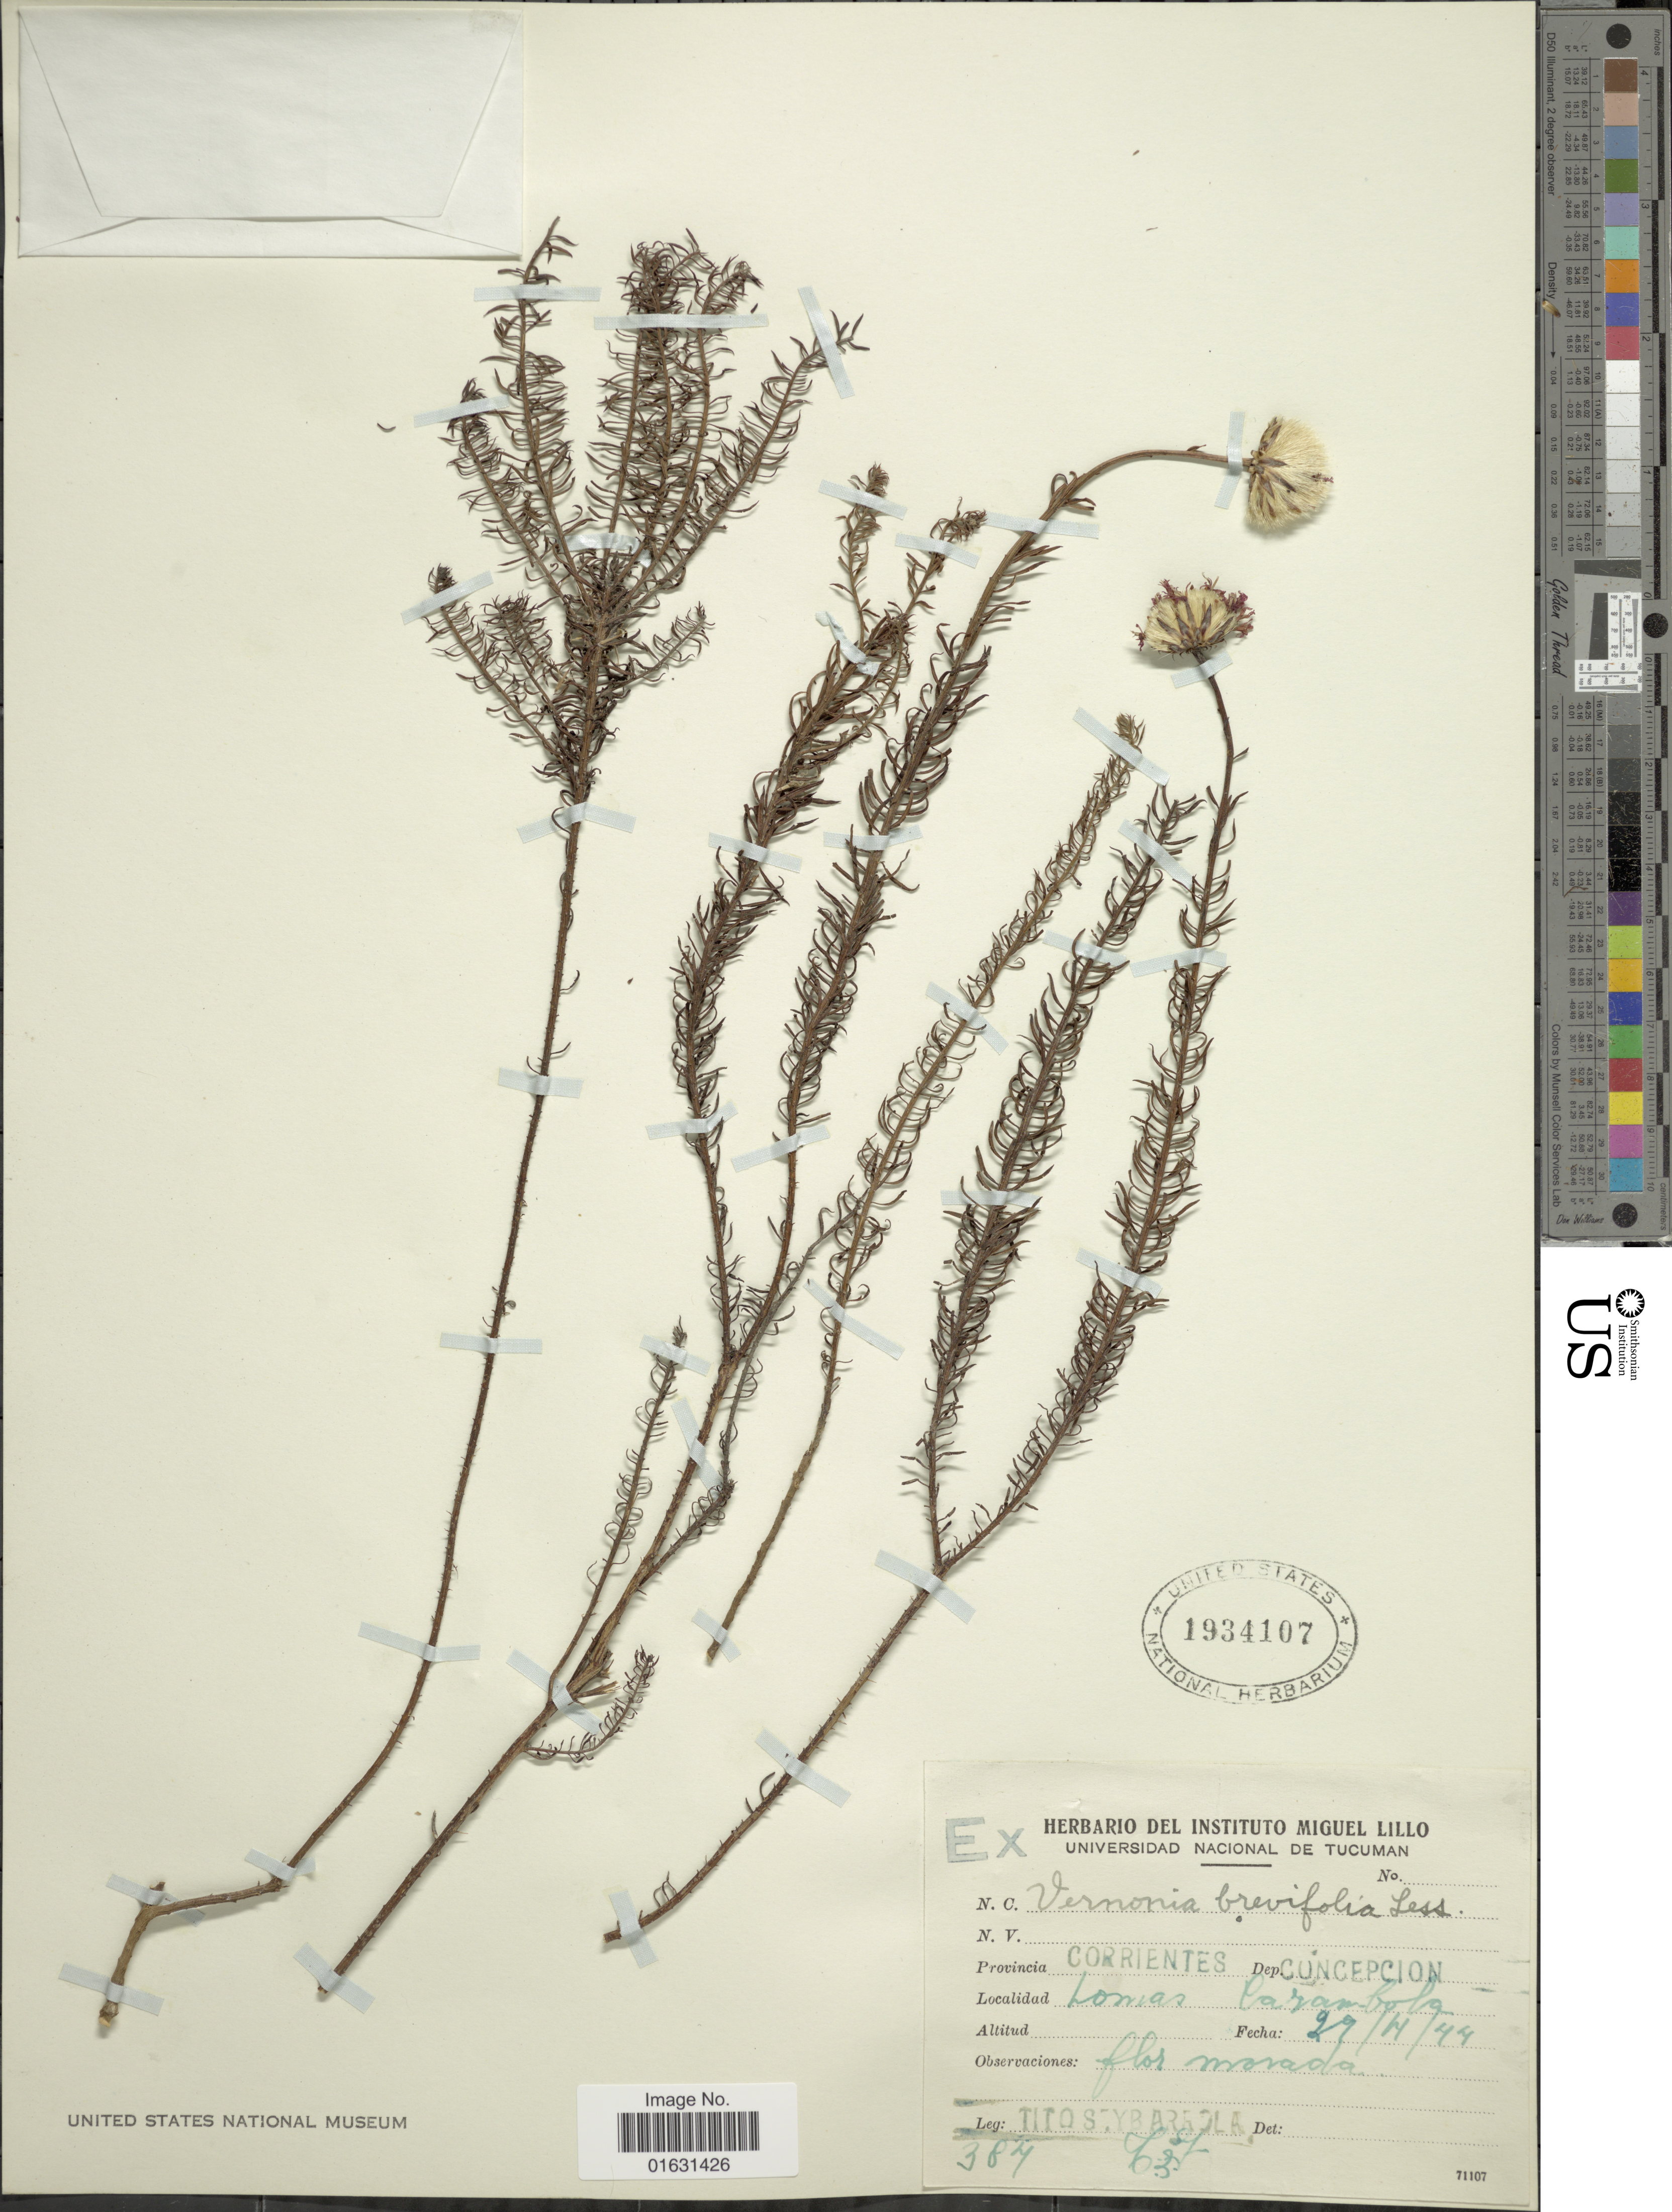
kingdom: Plantae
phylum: Tracheophyta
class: Magnoliopsida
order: Asterales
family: Asteraceae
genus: Lessingianthus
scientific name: Lessingianthus brevifolius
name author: (Less.) H. Rob.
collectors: T. Stybarrola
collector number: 384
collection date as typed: Transcribed d/m/y: 29/4/44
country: Argentina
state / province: Corrientes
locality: Dept. Concepcion, Lomas, Cazambola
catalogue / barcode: US 1934107